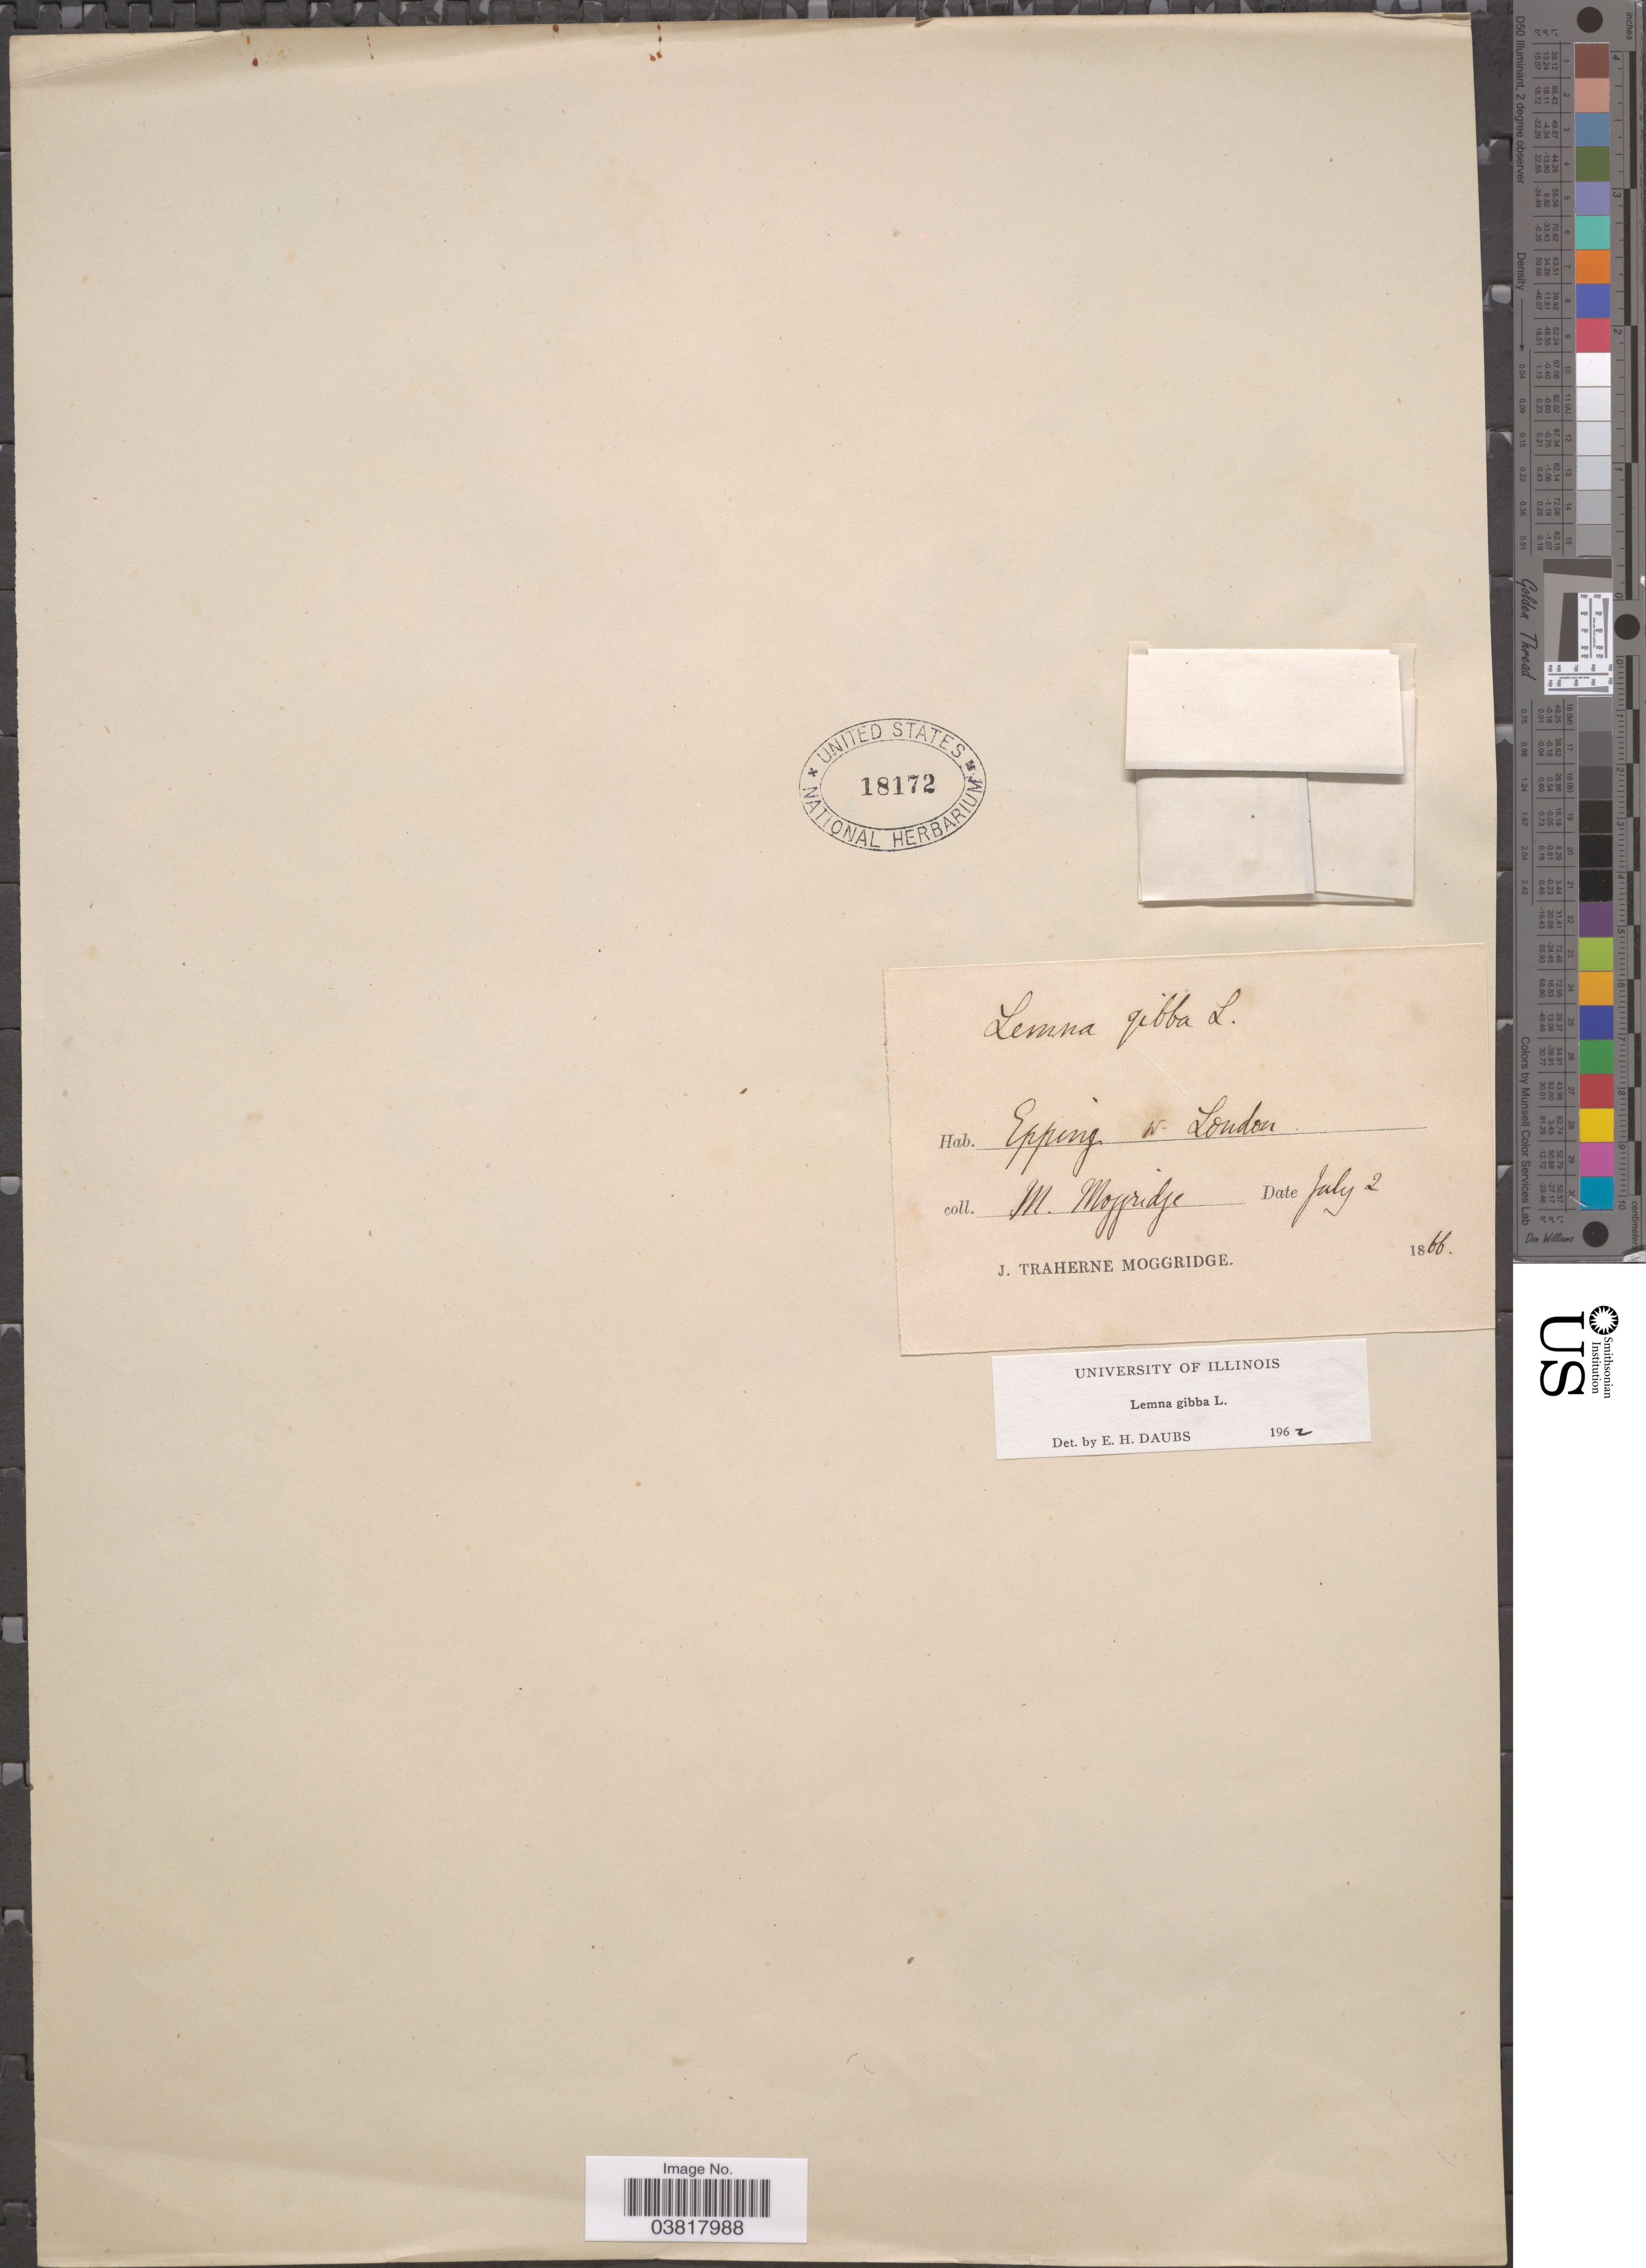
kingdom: Plantae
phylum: Tracheophyta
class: Liliopsida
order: Alismatales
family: Araceae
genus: Lemna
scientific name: Lemna gibba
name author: L.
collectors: M. Moggridge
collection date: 1866-07-02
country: United Kingdom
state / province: England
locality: Epping e. London.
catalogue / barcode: US 18172